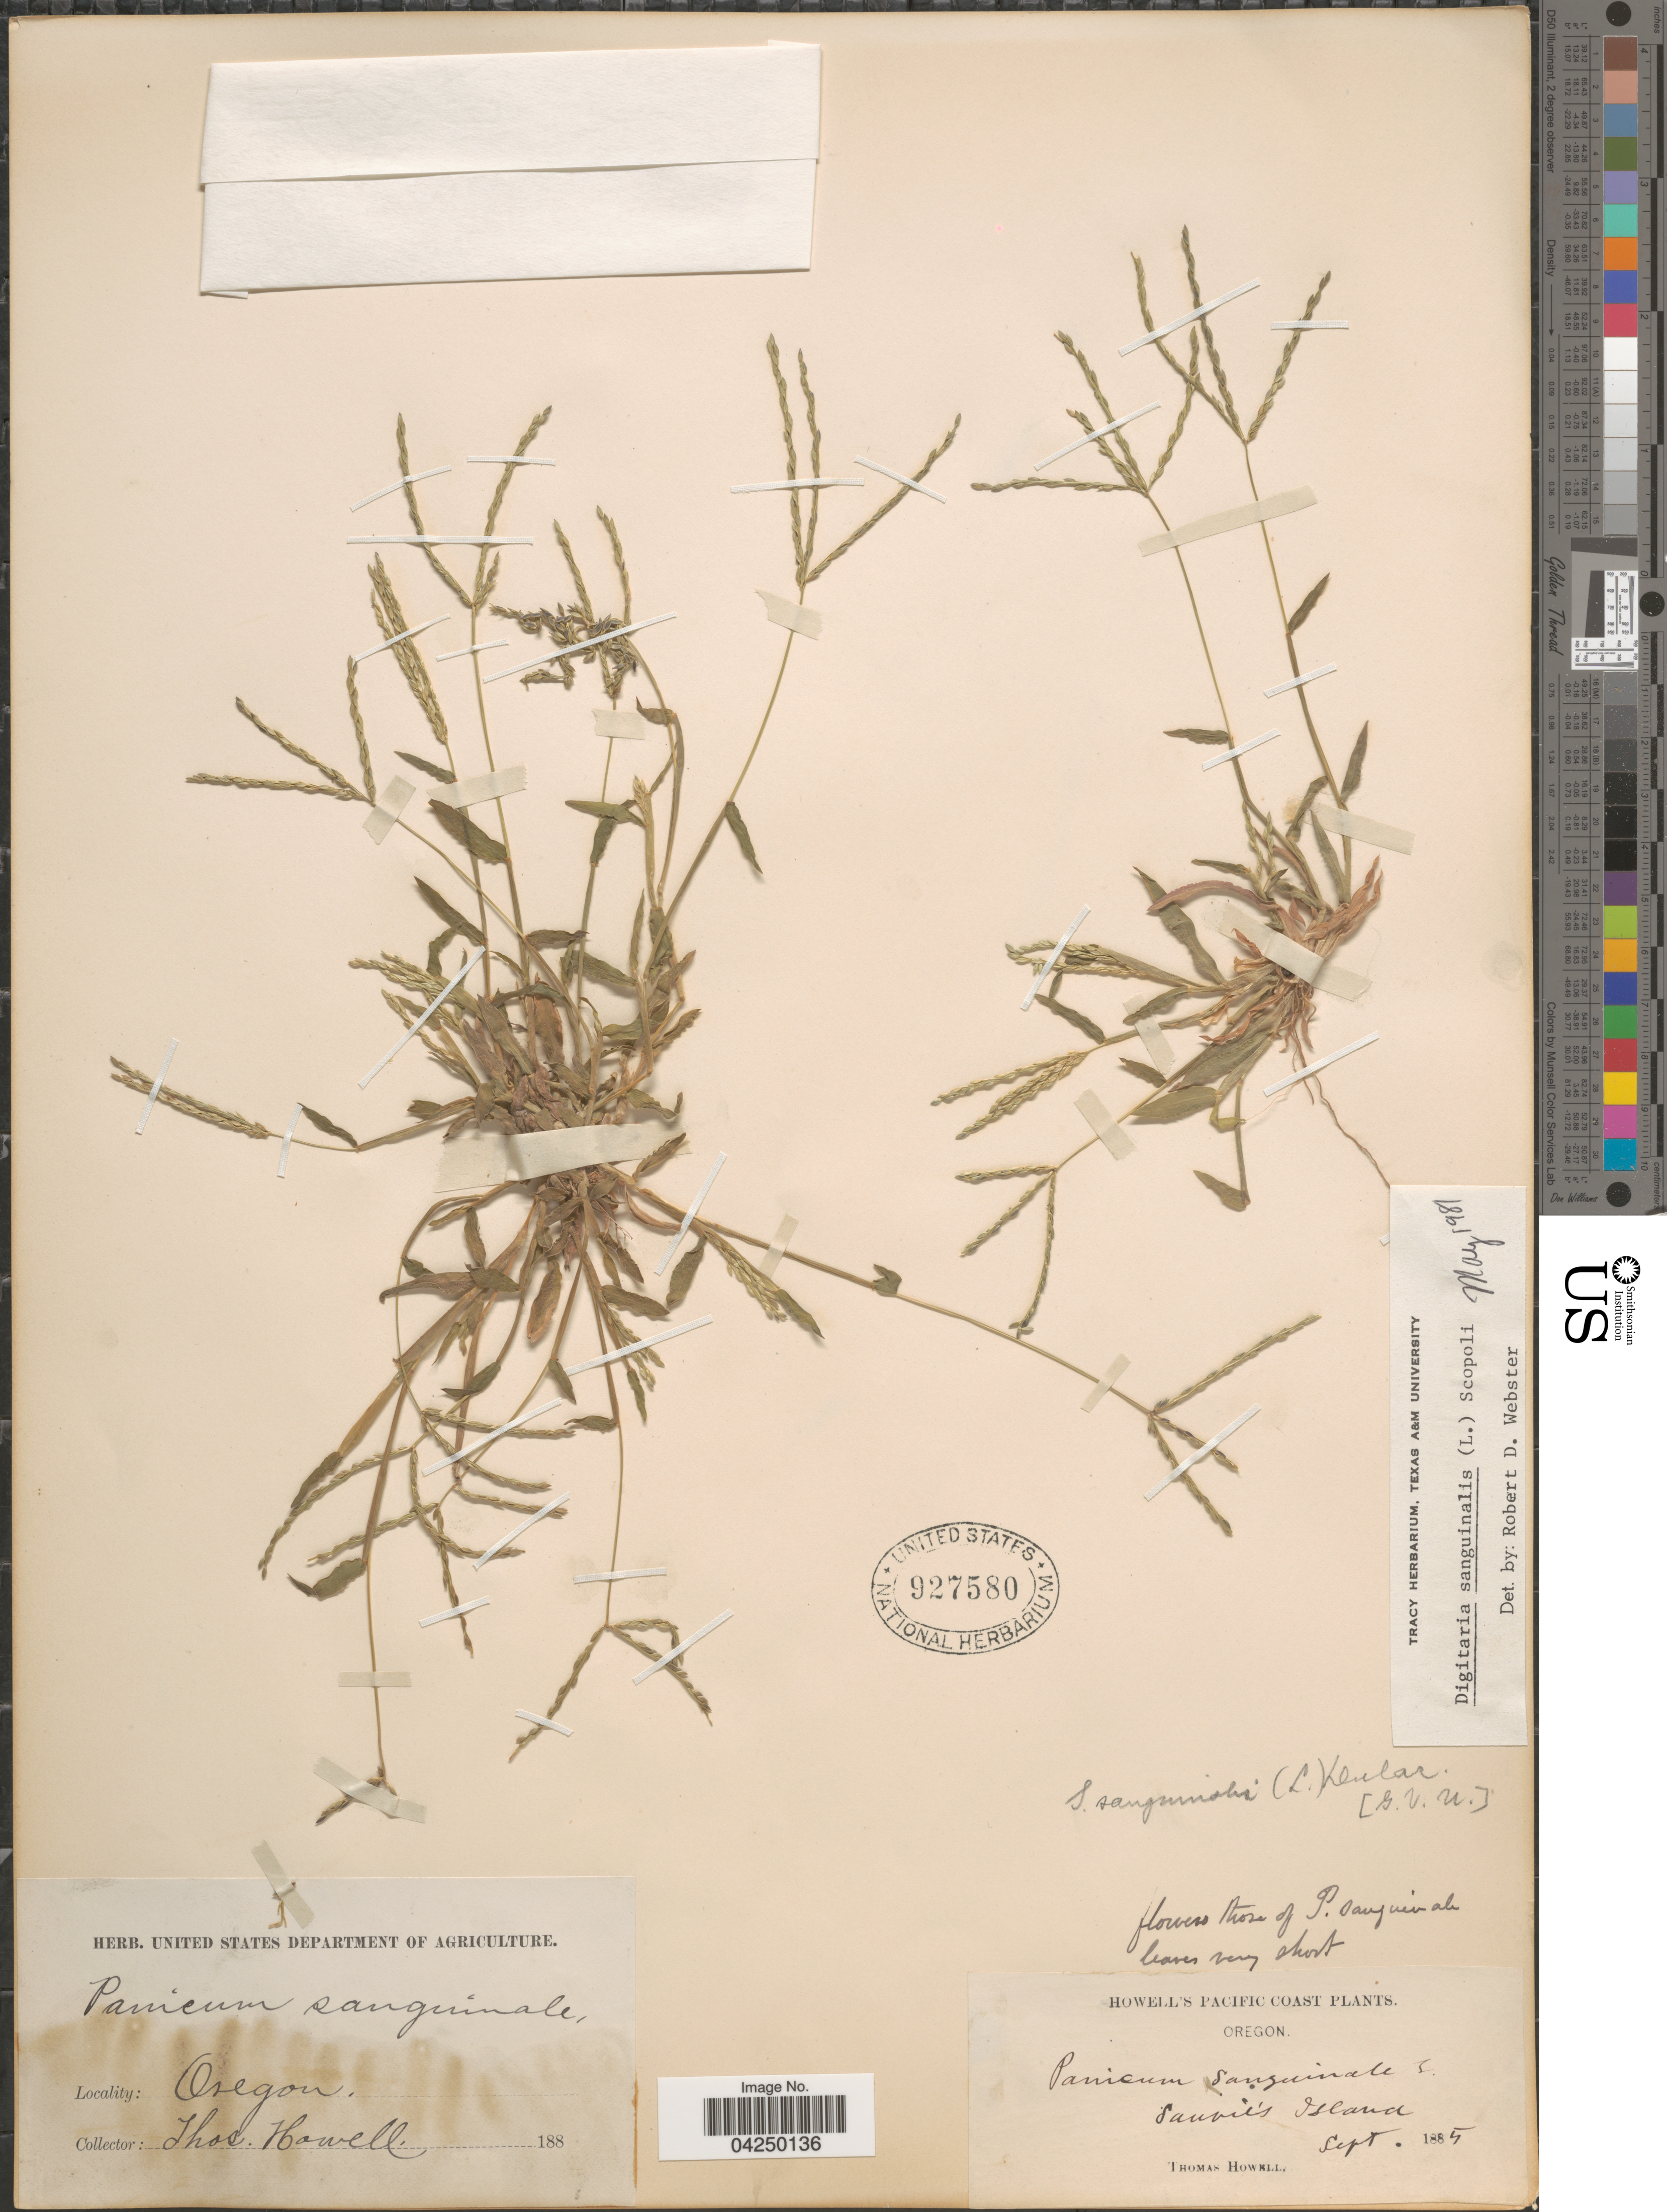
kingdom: Plantae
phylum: Tracheophyta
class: Liliopsida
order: Poales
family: Poaceae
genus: Digitaria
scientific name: Digitaria sanguinalis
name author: (L.) Scop.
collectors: T. Howell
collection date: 1885-09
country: United States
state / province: Oregon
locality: Pacific Coast. Sauvie's Island.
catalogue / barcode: US 927580